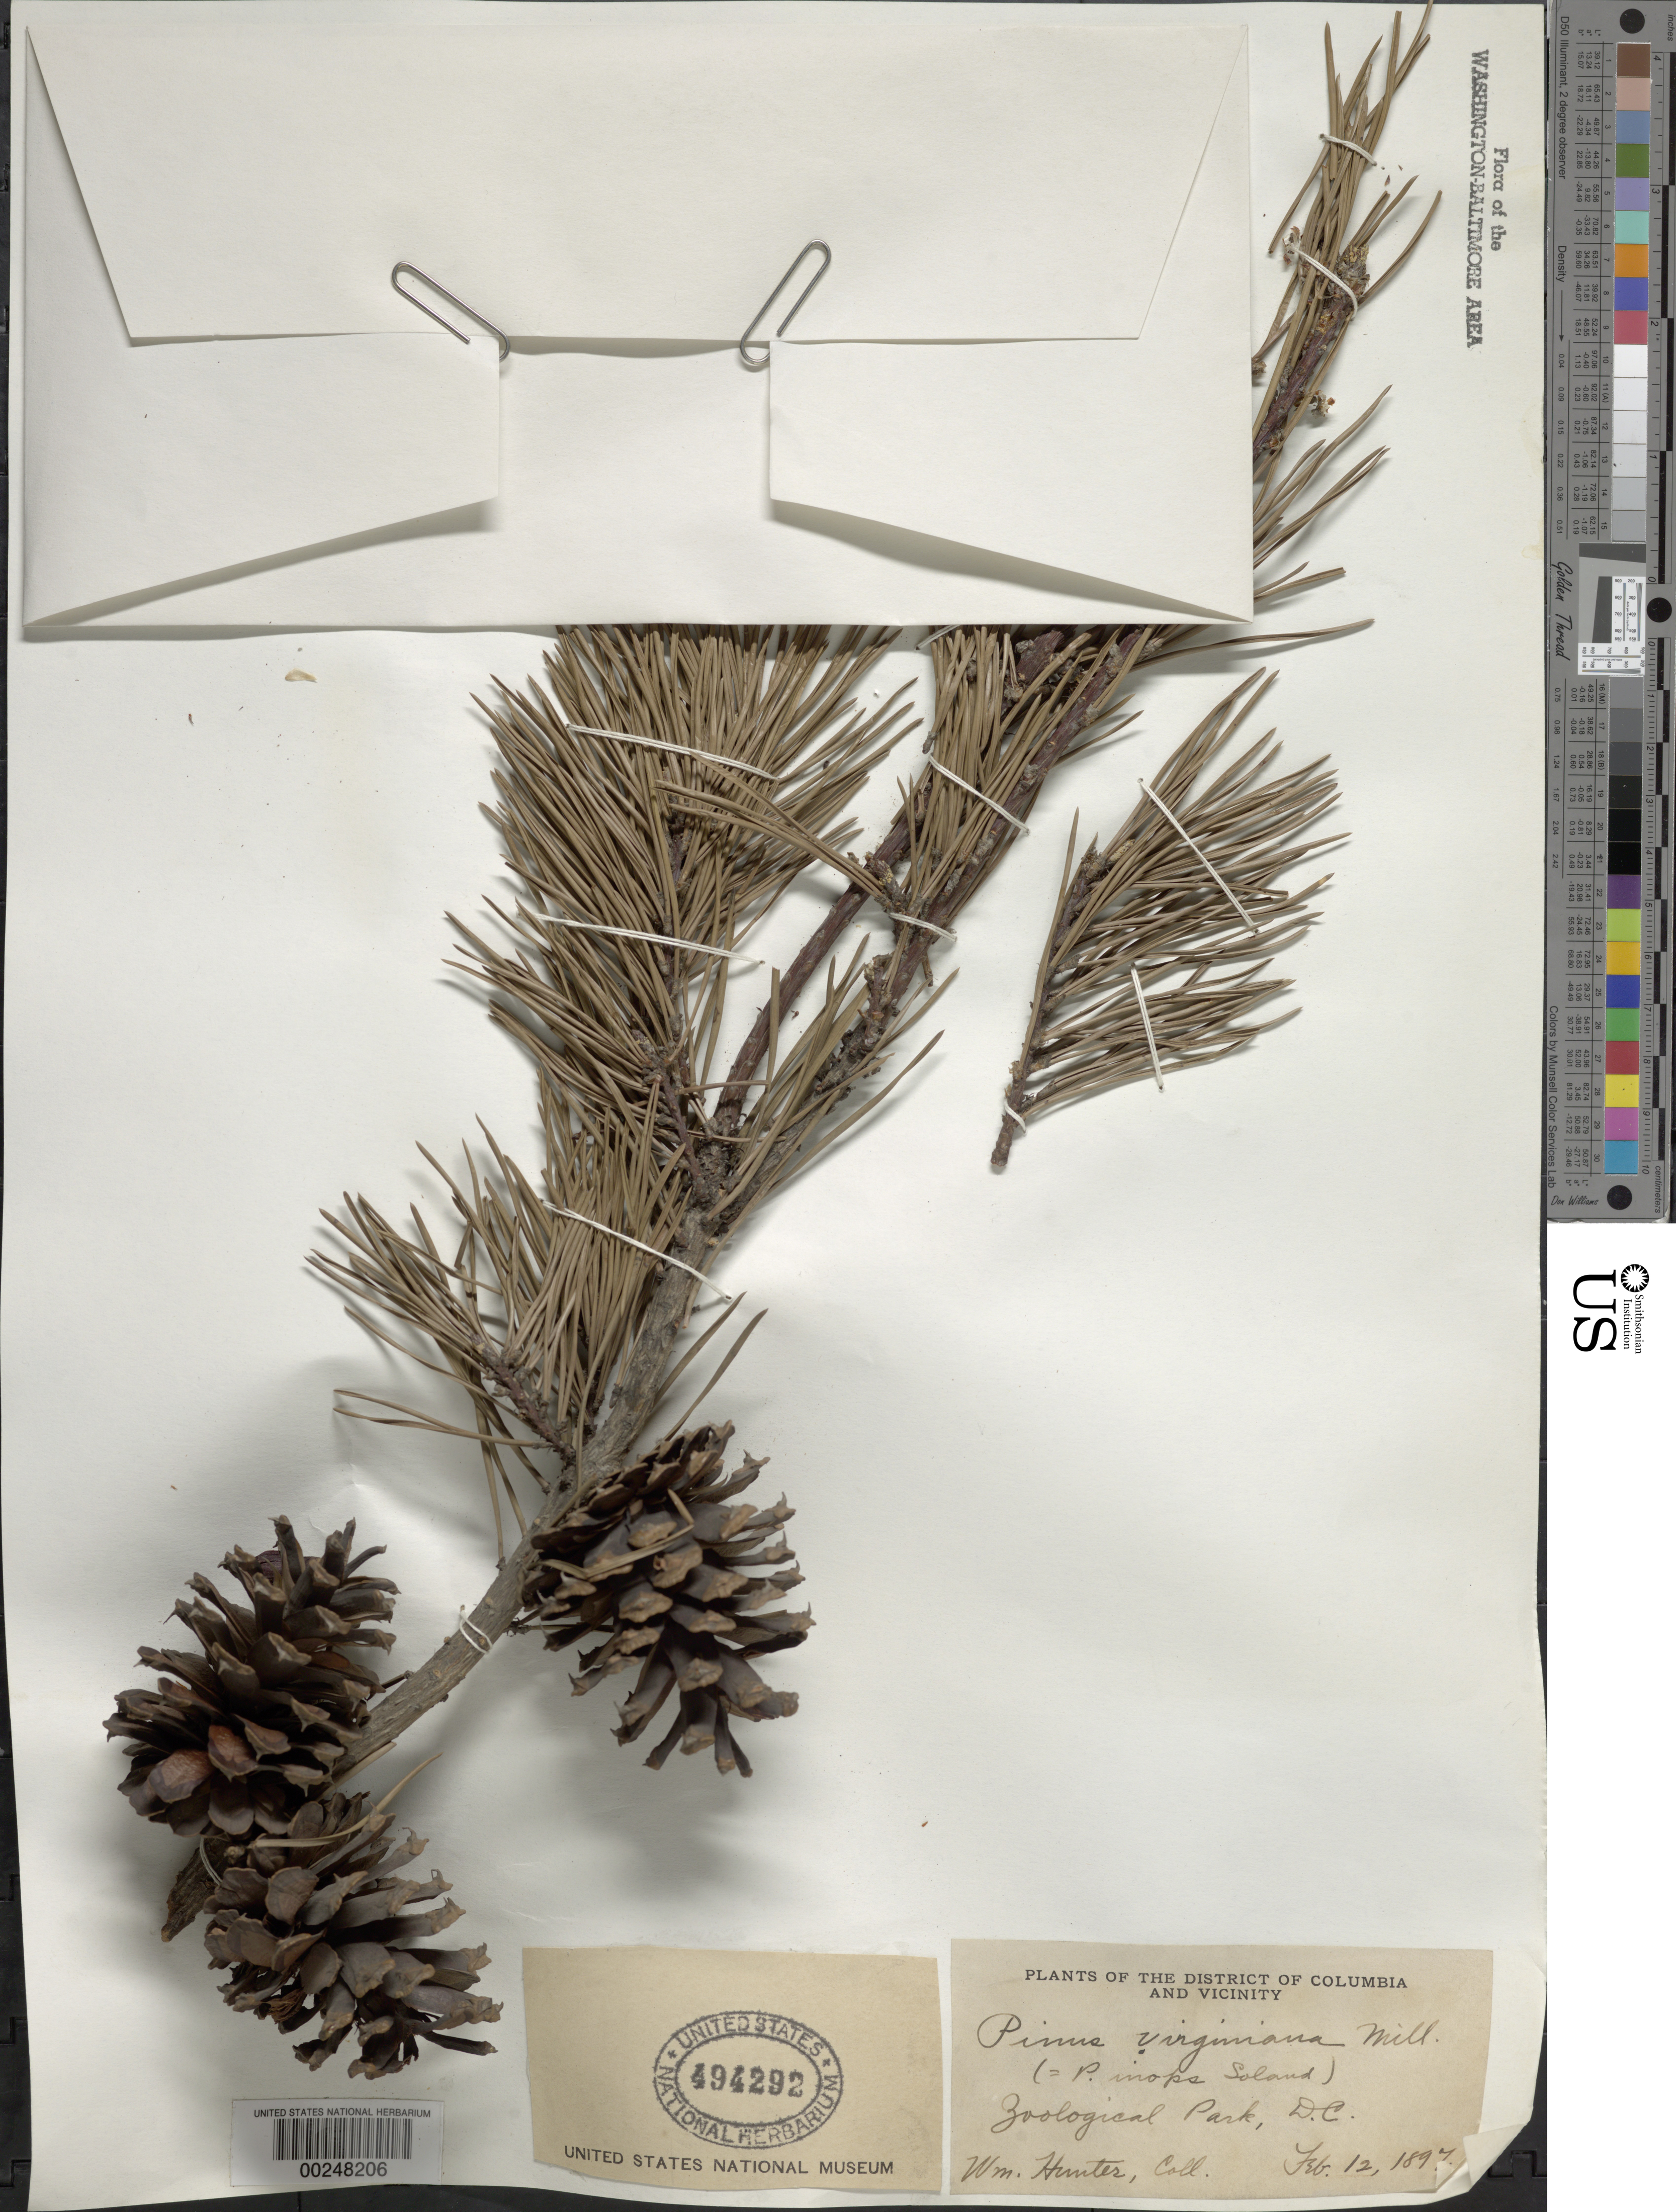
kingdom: Plantae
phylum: Tracheophyta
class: Pinopsida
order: Pinales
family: Pinaceae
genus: Pinus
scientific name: Pinus virginiana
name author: Mill.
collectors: W. Hunter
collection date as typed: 12 Feb 1897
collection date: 1897-02-12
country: United States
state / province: District of Columbia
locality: Zoological Park Rock Creek Park and Vicinity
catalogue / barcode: US 494292